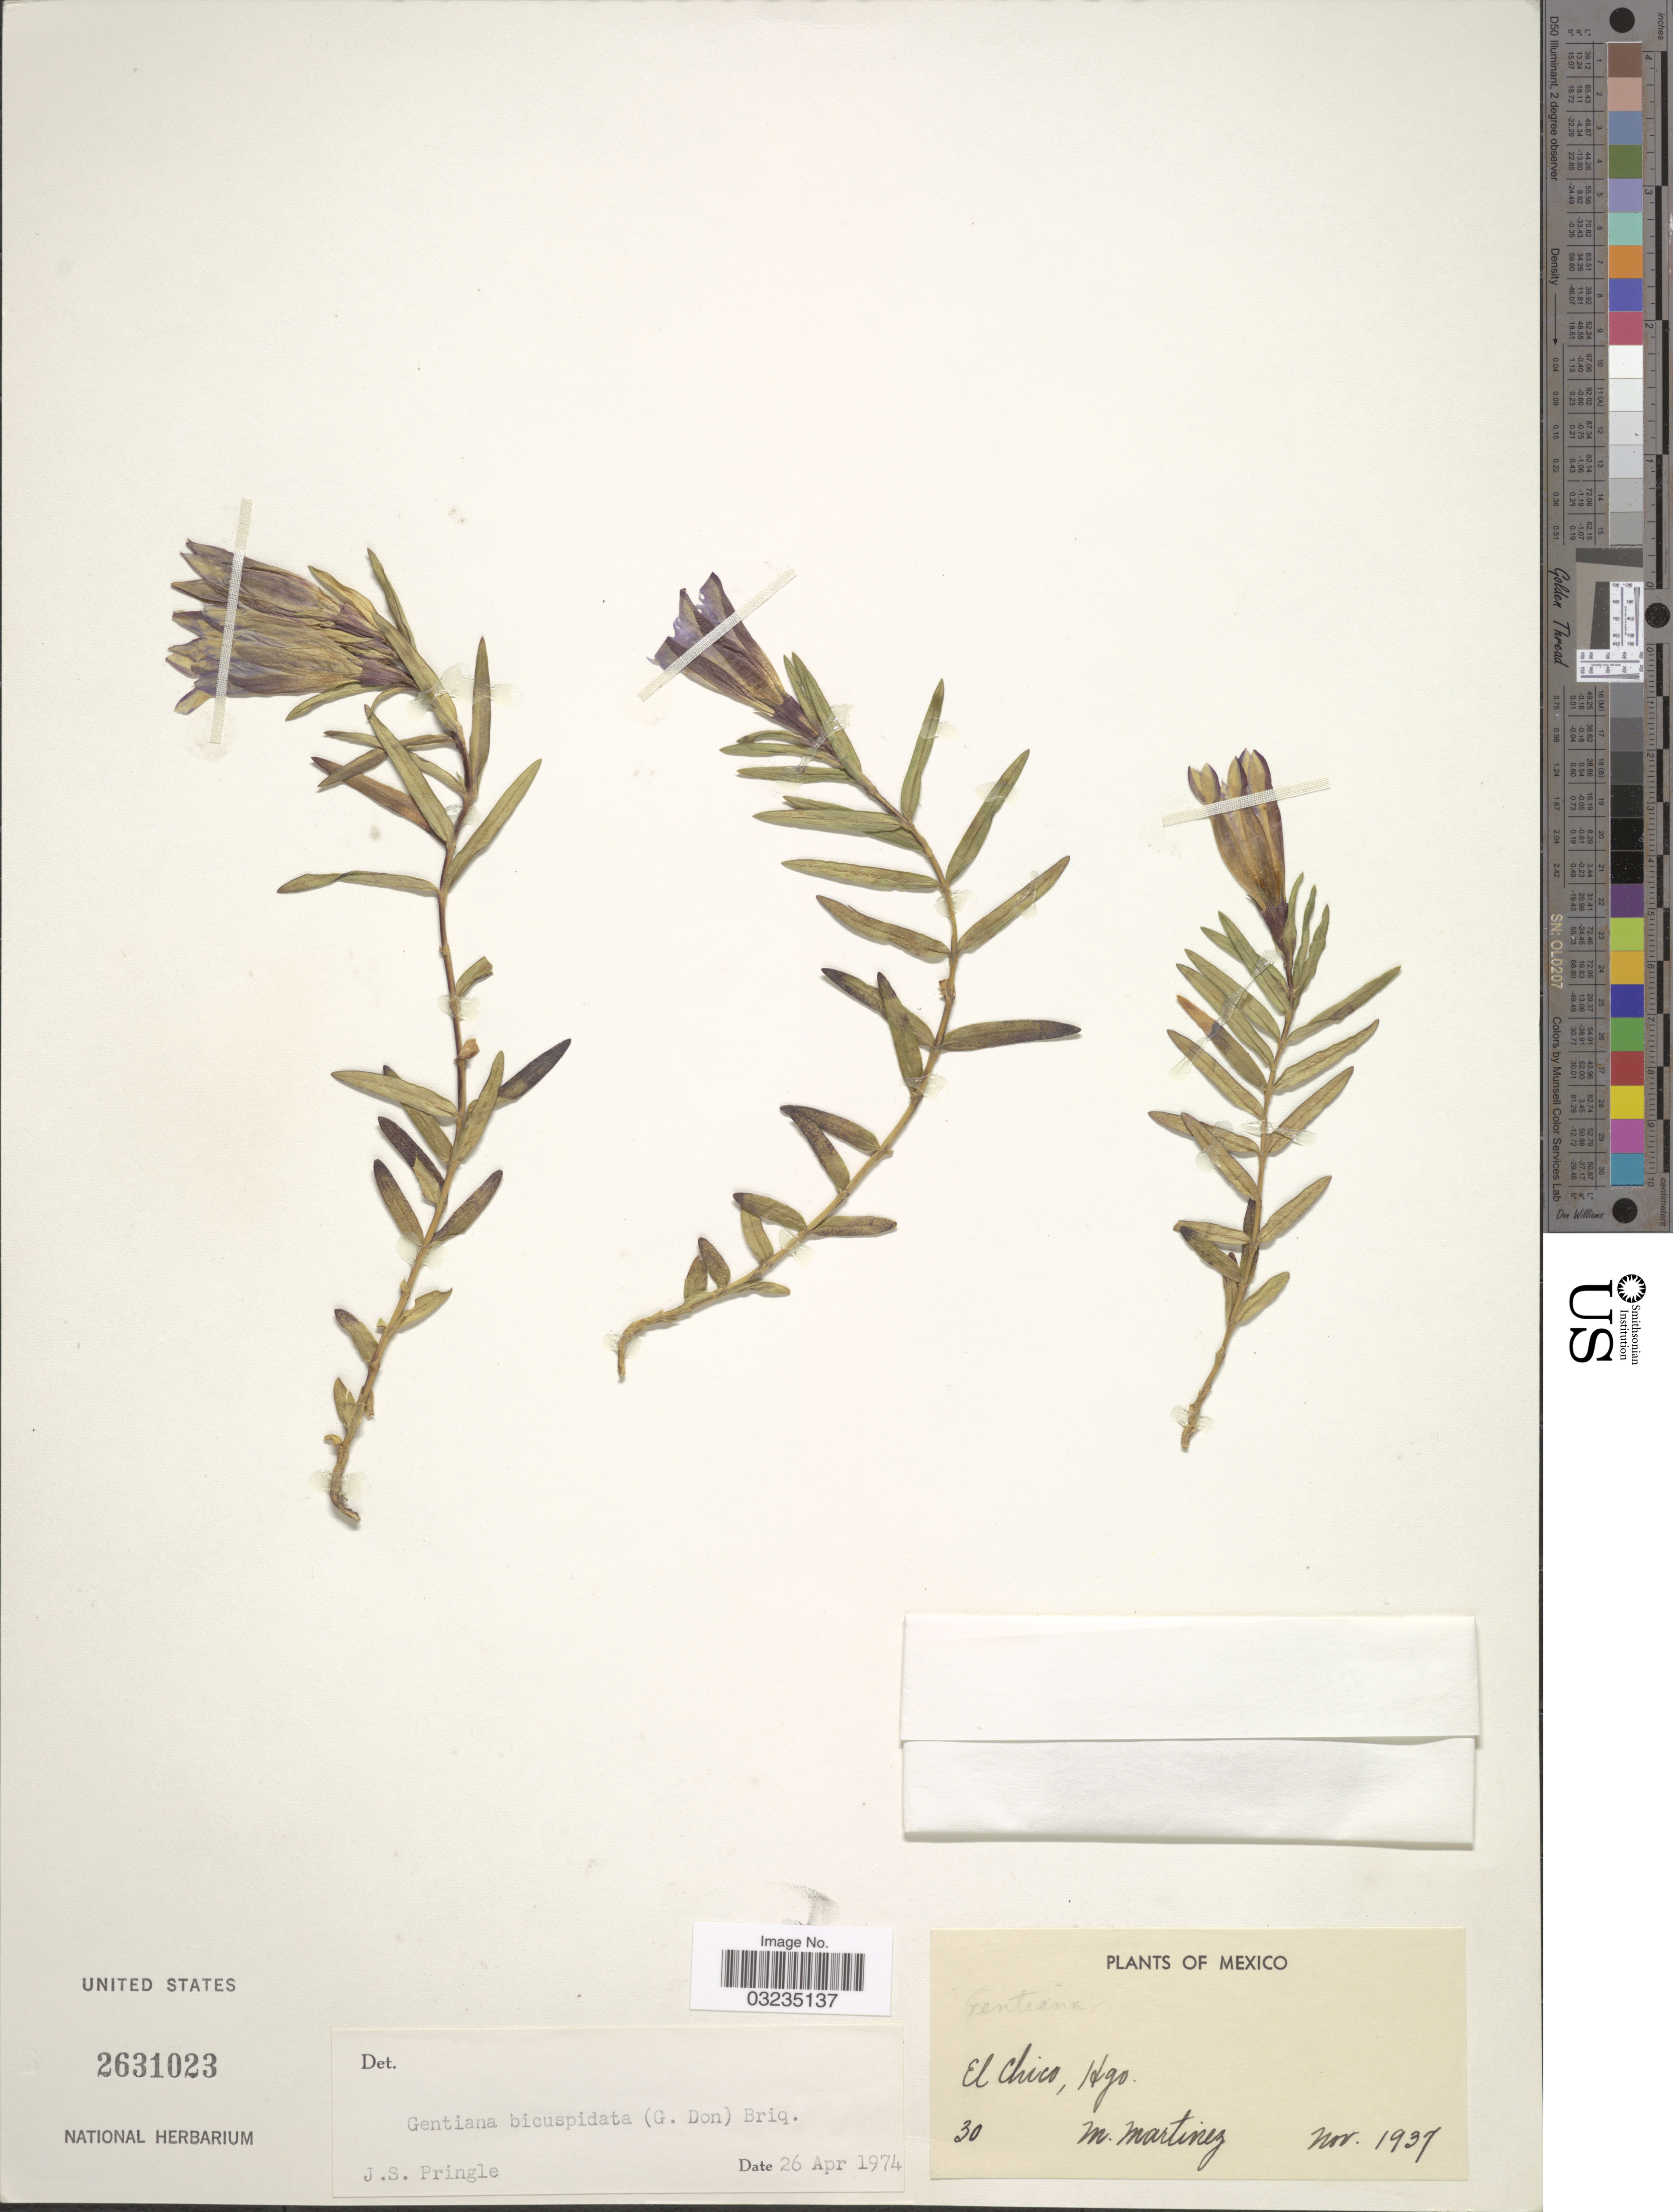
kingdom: Plantae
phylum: Tracheophyta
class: Magnoliopsida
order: Gentianales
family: Gentianaceae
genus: Gentiana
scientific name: Gentiana bicuspidata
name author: (G. Don) Briq.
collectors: M. Martínez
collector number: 30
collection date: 1937-11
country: Mexico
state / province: Hidalgo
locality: El Chico, Hgo.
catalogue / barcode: US 2631023